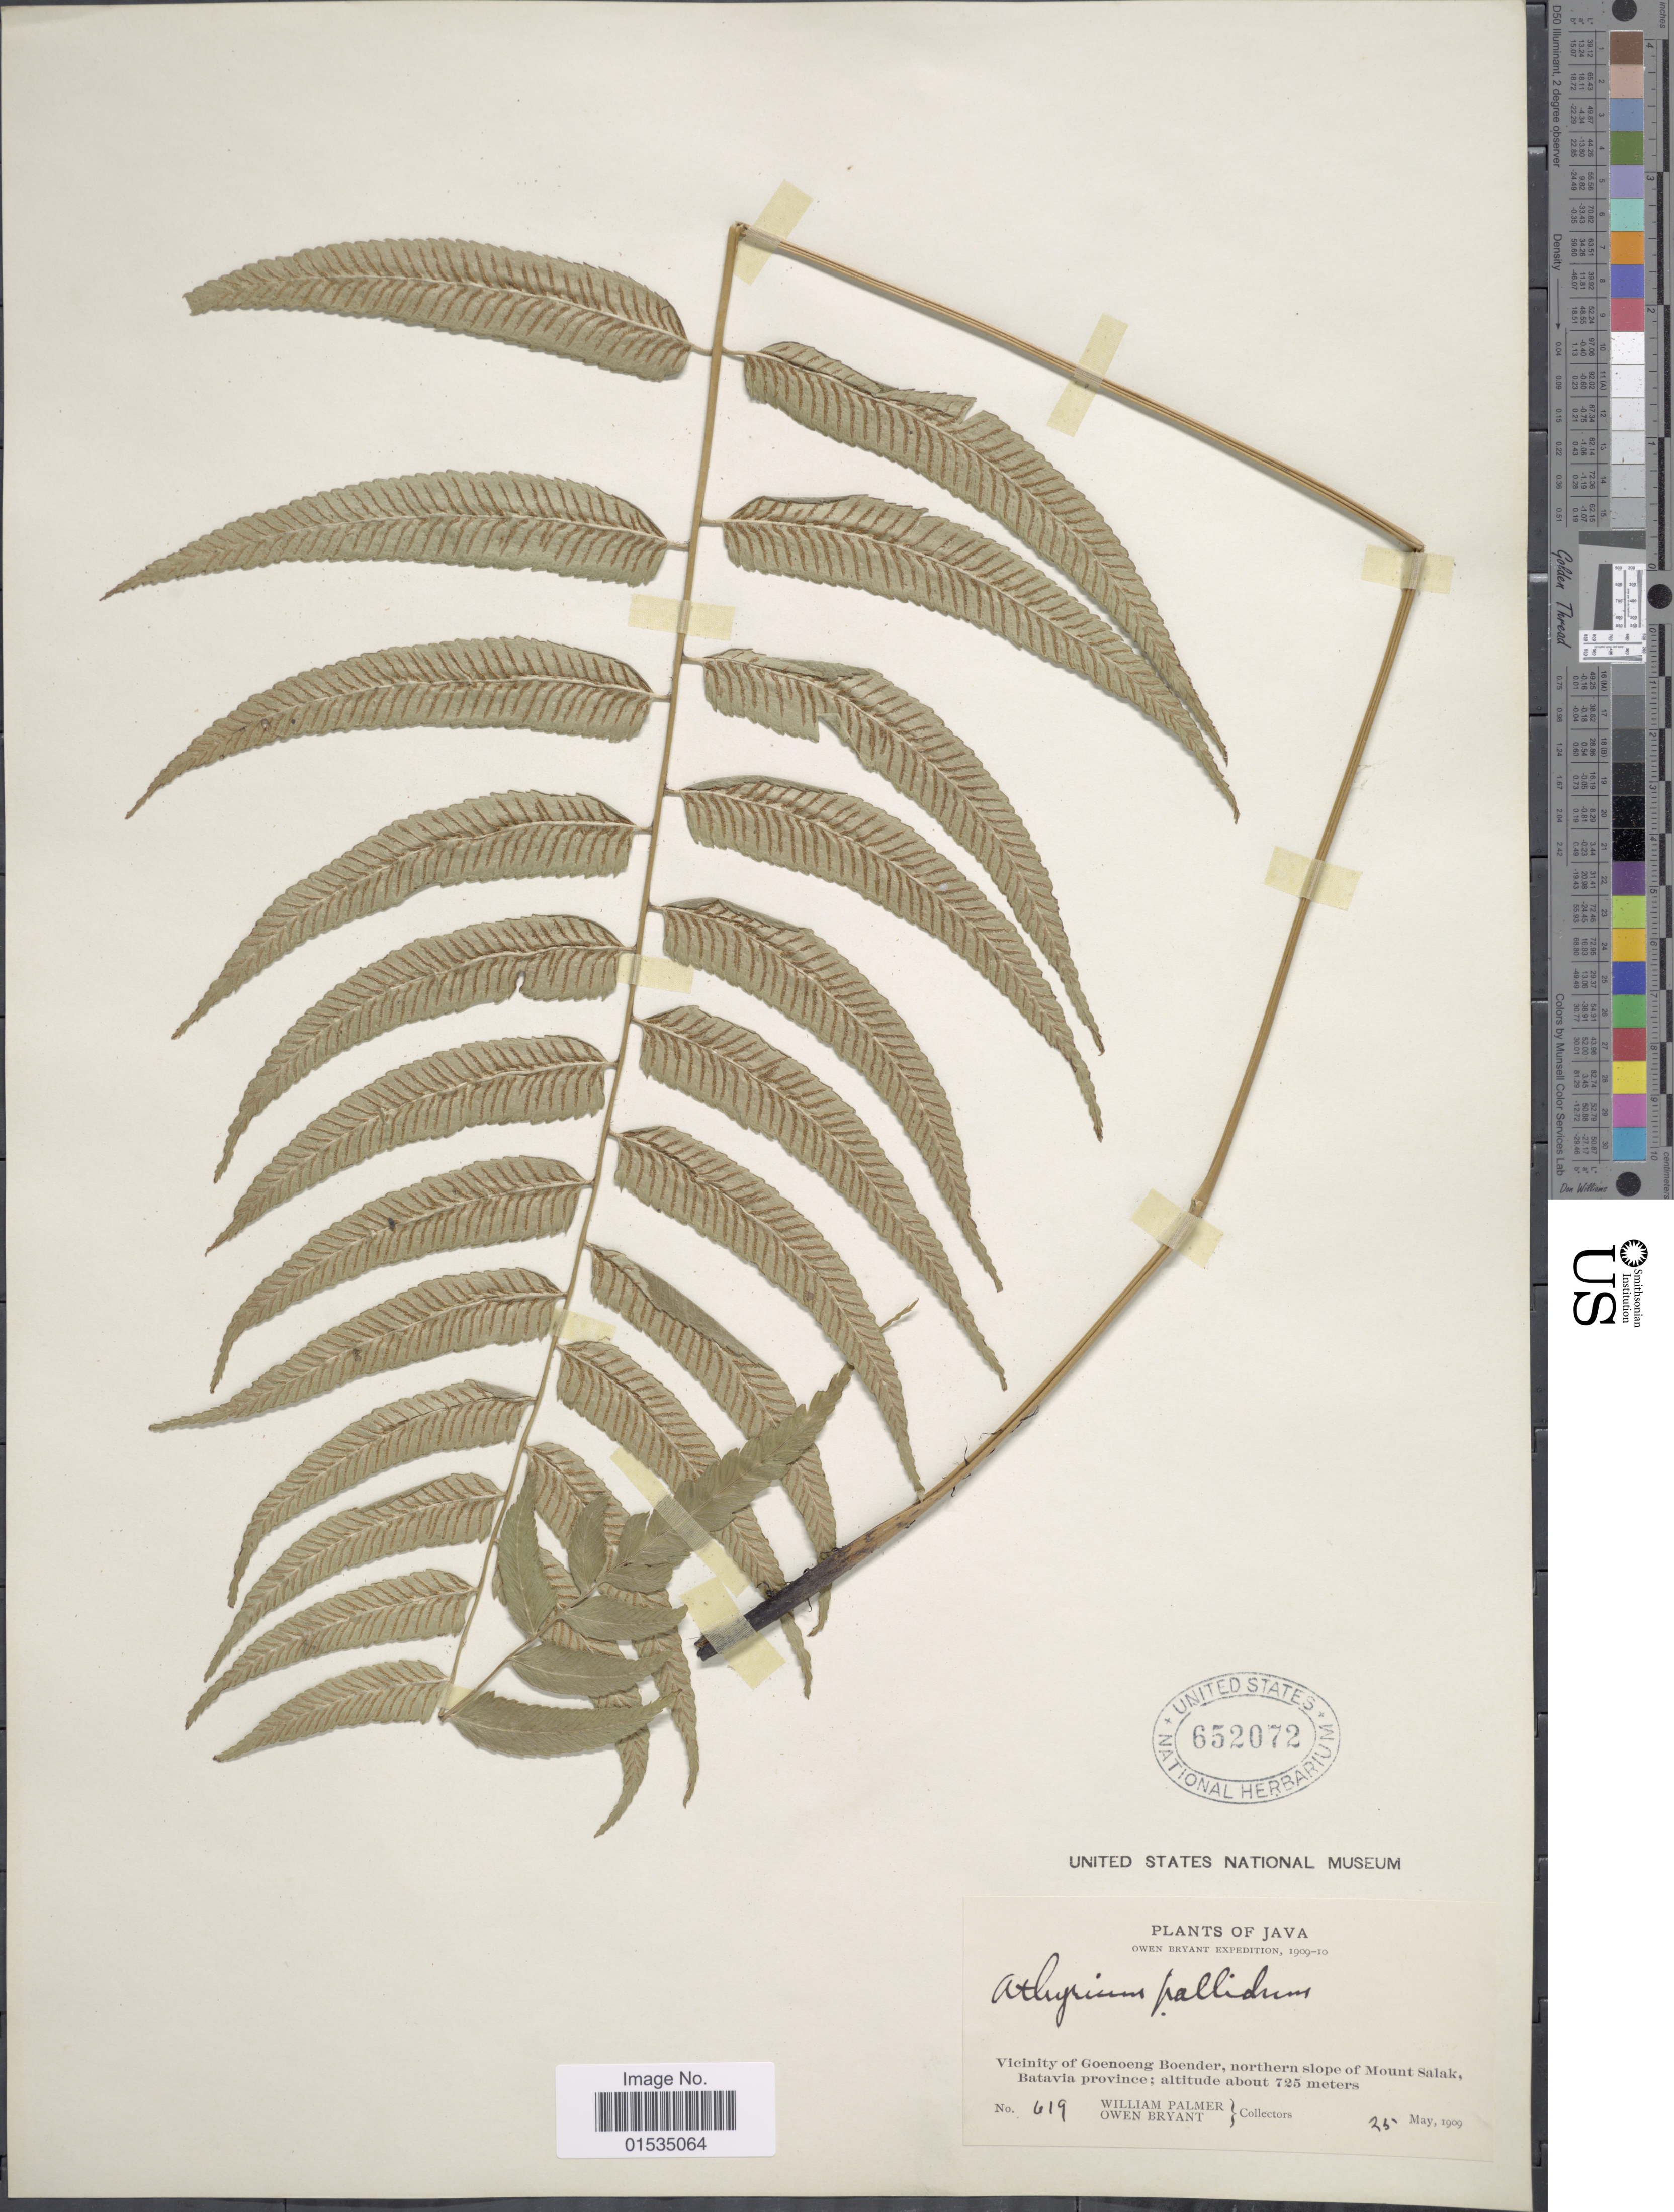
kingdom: Plantae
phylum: Tracheophyta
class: Polypodiopsida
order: Polypodiales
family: Athyriaceae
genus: Diplazium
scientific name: Diplazium pallidum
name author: (Blume) T. Moore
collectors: W. Palmer & O. Bryant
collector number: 619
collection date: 1909-05-25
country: Indonesia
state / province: Java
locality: Vicinity of Goenoeng Boender, northern slope of Mount Salak, Batavia Province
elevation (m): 725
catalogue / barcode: US 652072